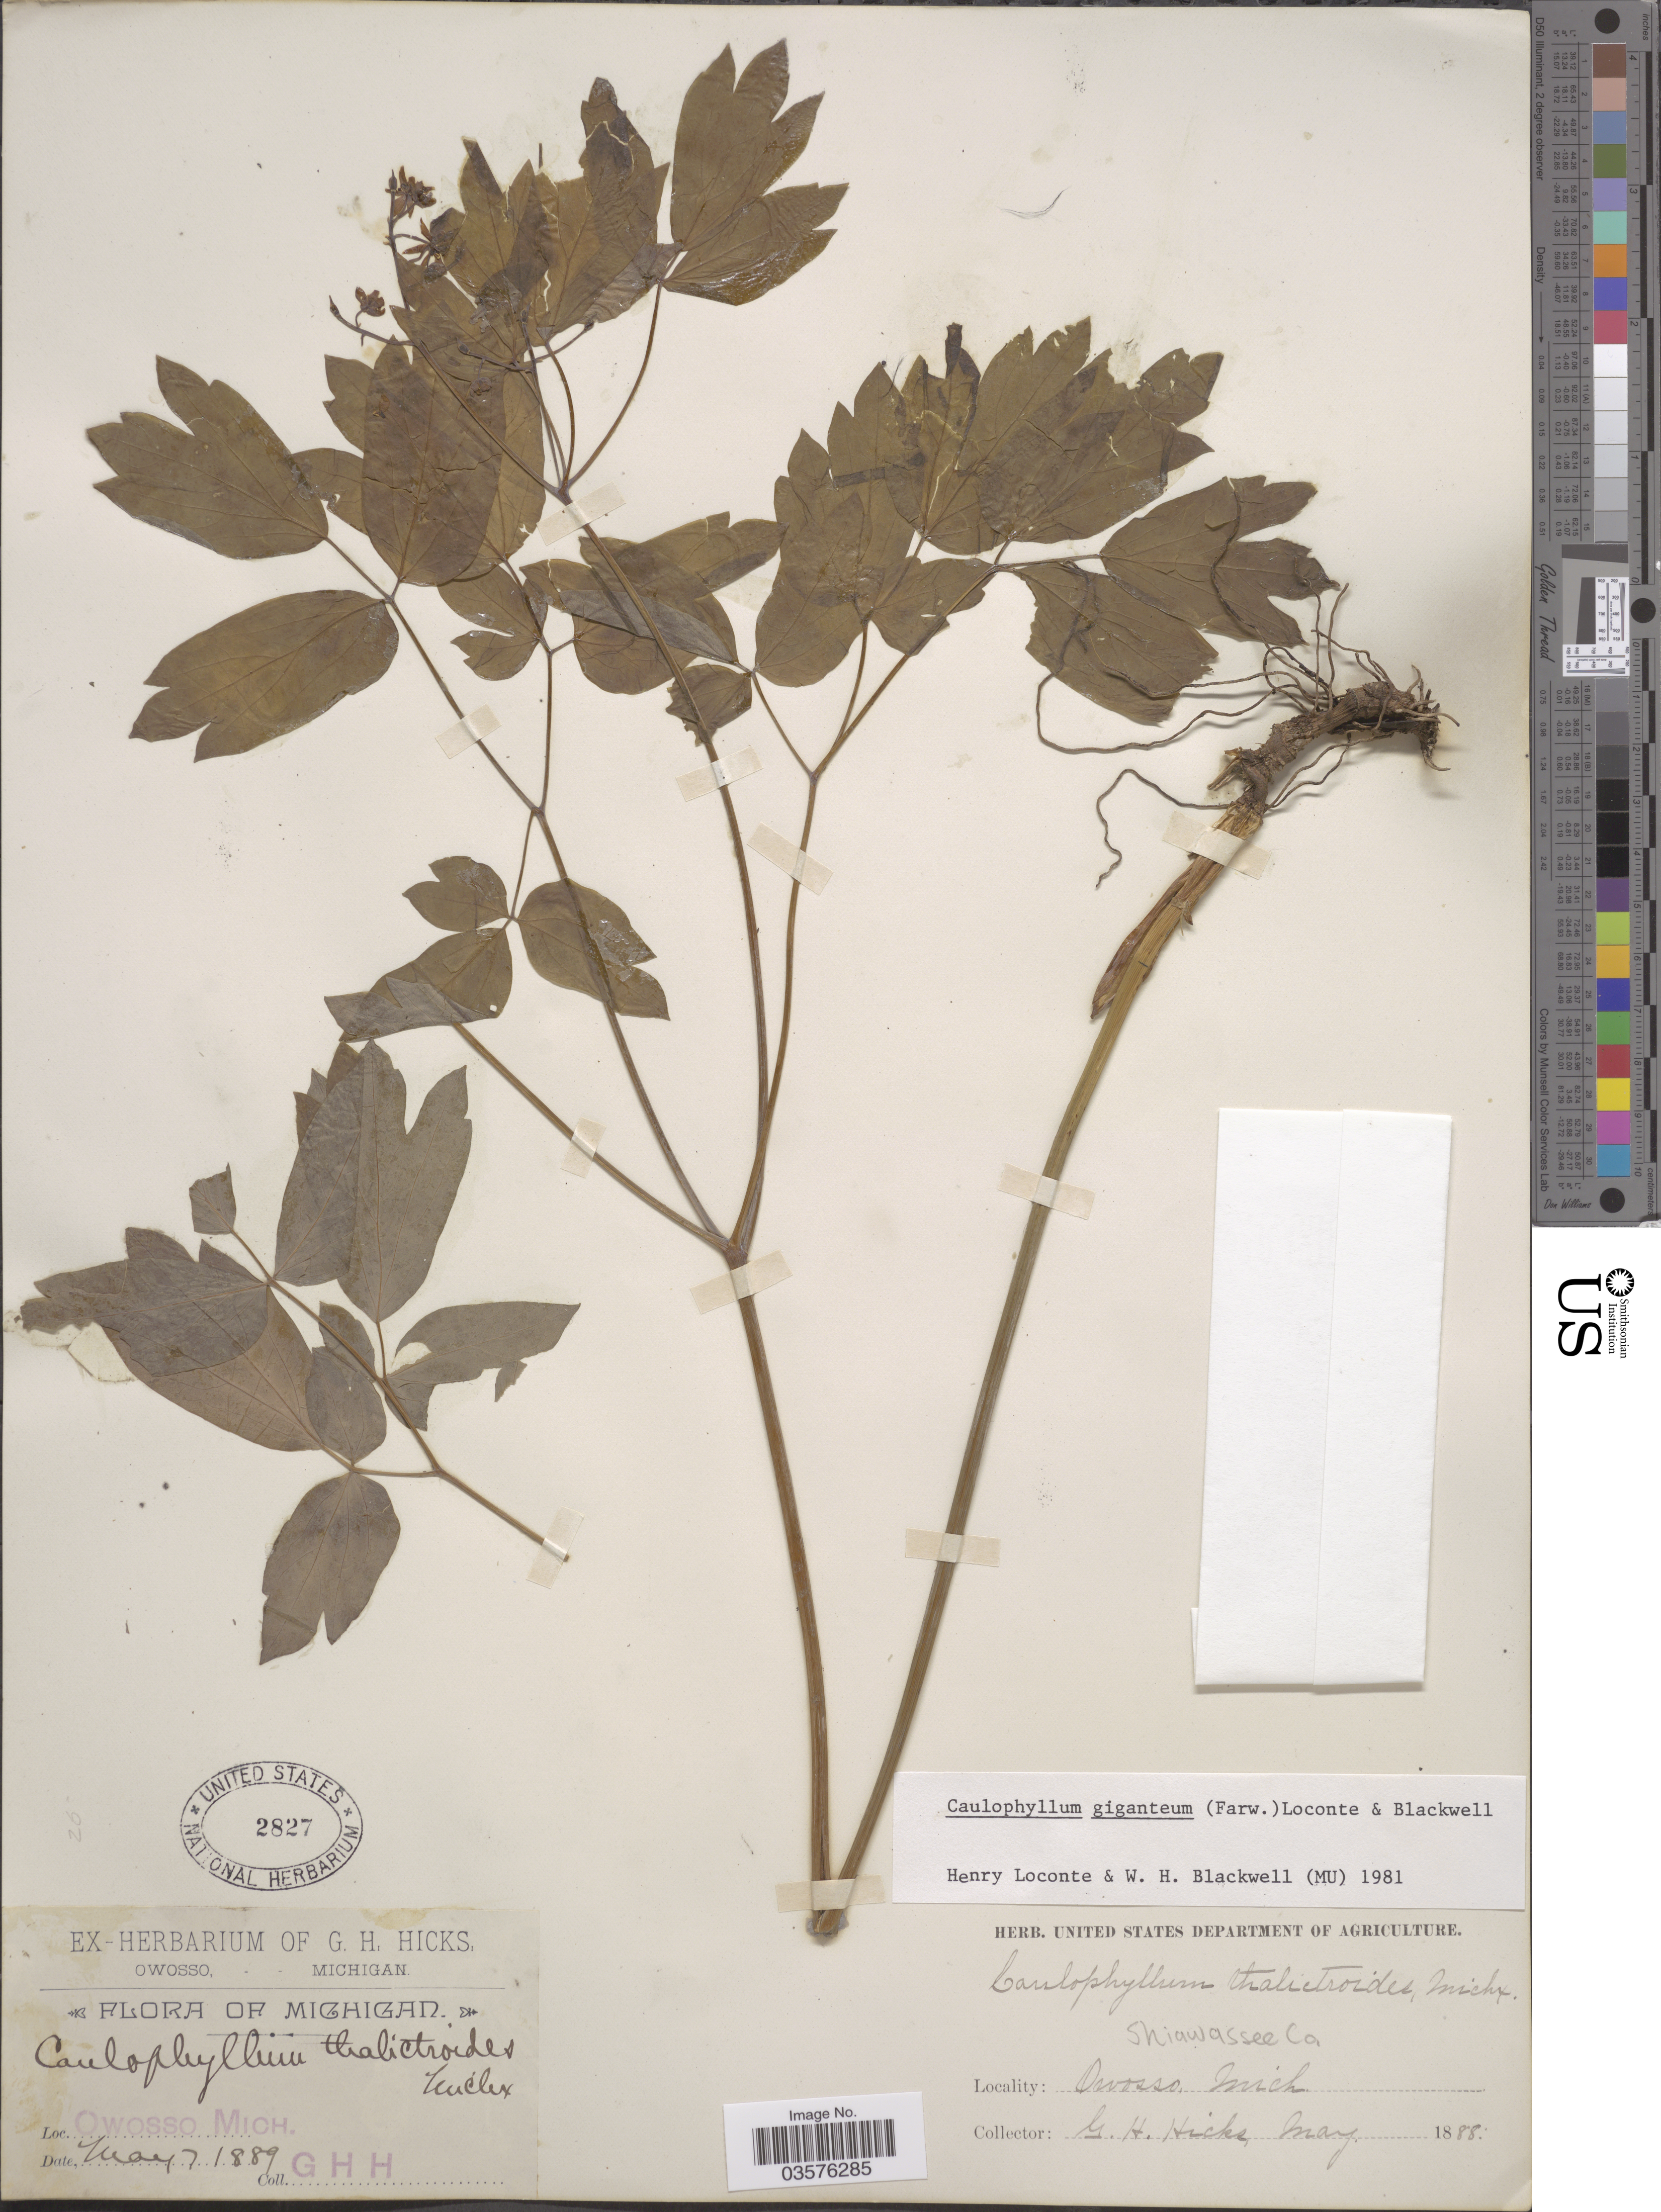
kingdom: Plantae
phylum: Tracheophyta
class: Magnoliopsida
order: Ranunculales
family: Berberidaceae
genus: Caulophyllum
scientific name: Caulophyllum giganteum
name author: (Farw.) Loconte & W.H. Blackw.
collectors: G. Hicks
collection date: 1889-05-07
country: United States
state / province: Michigan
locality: Owosso. Shiawassee Co.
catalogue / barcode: US 2827